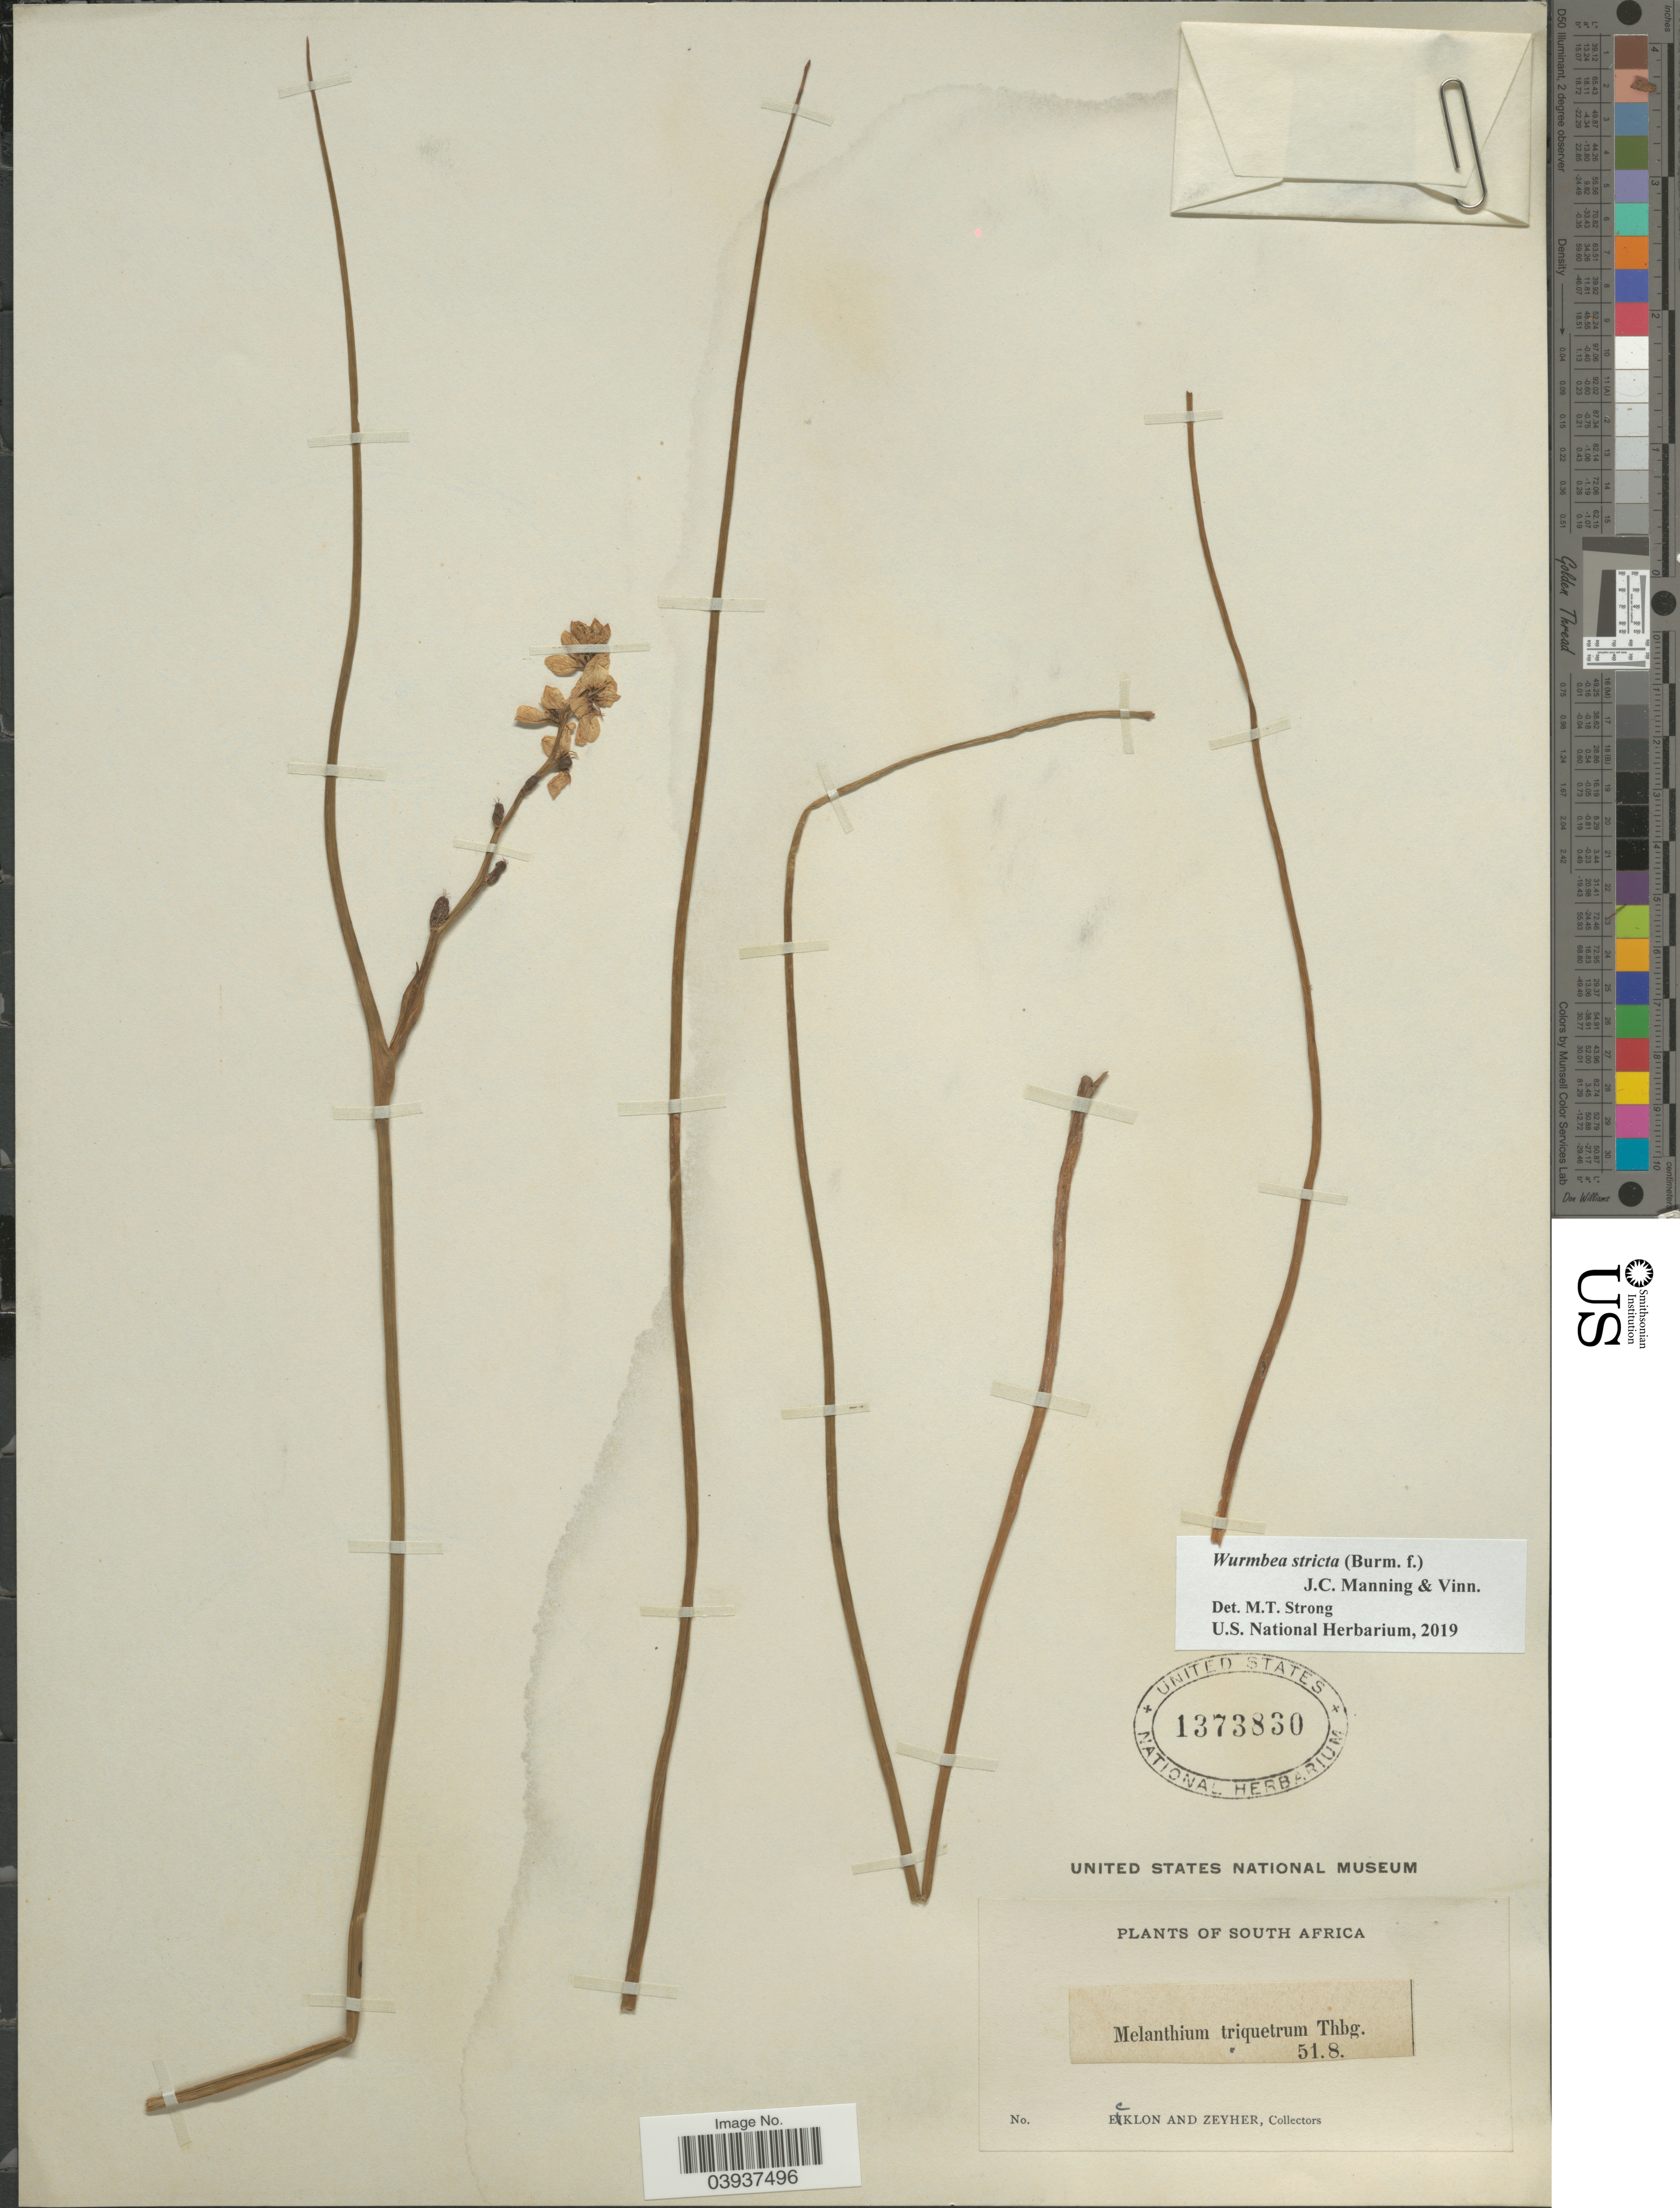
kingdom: Plantae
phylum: Tracheophyta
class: Liliopsida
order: Liliales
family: Colchicaceae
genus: Wurmbea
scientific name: Wurmbea stricta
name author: (Burm. f.) J.C. Manning & Vinn.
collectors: -. Ecklon & -. Zeyher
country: South Africa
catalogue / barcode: US 1373830